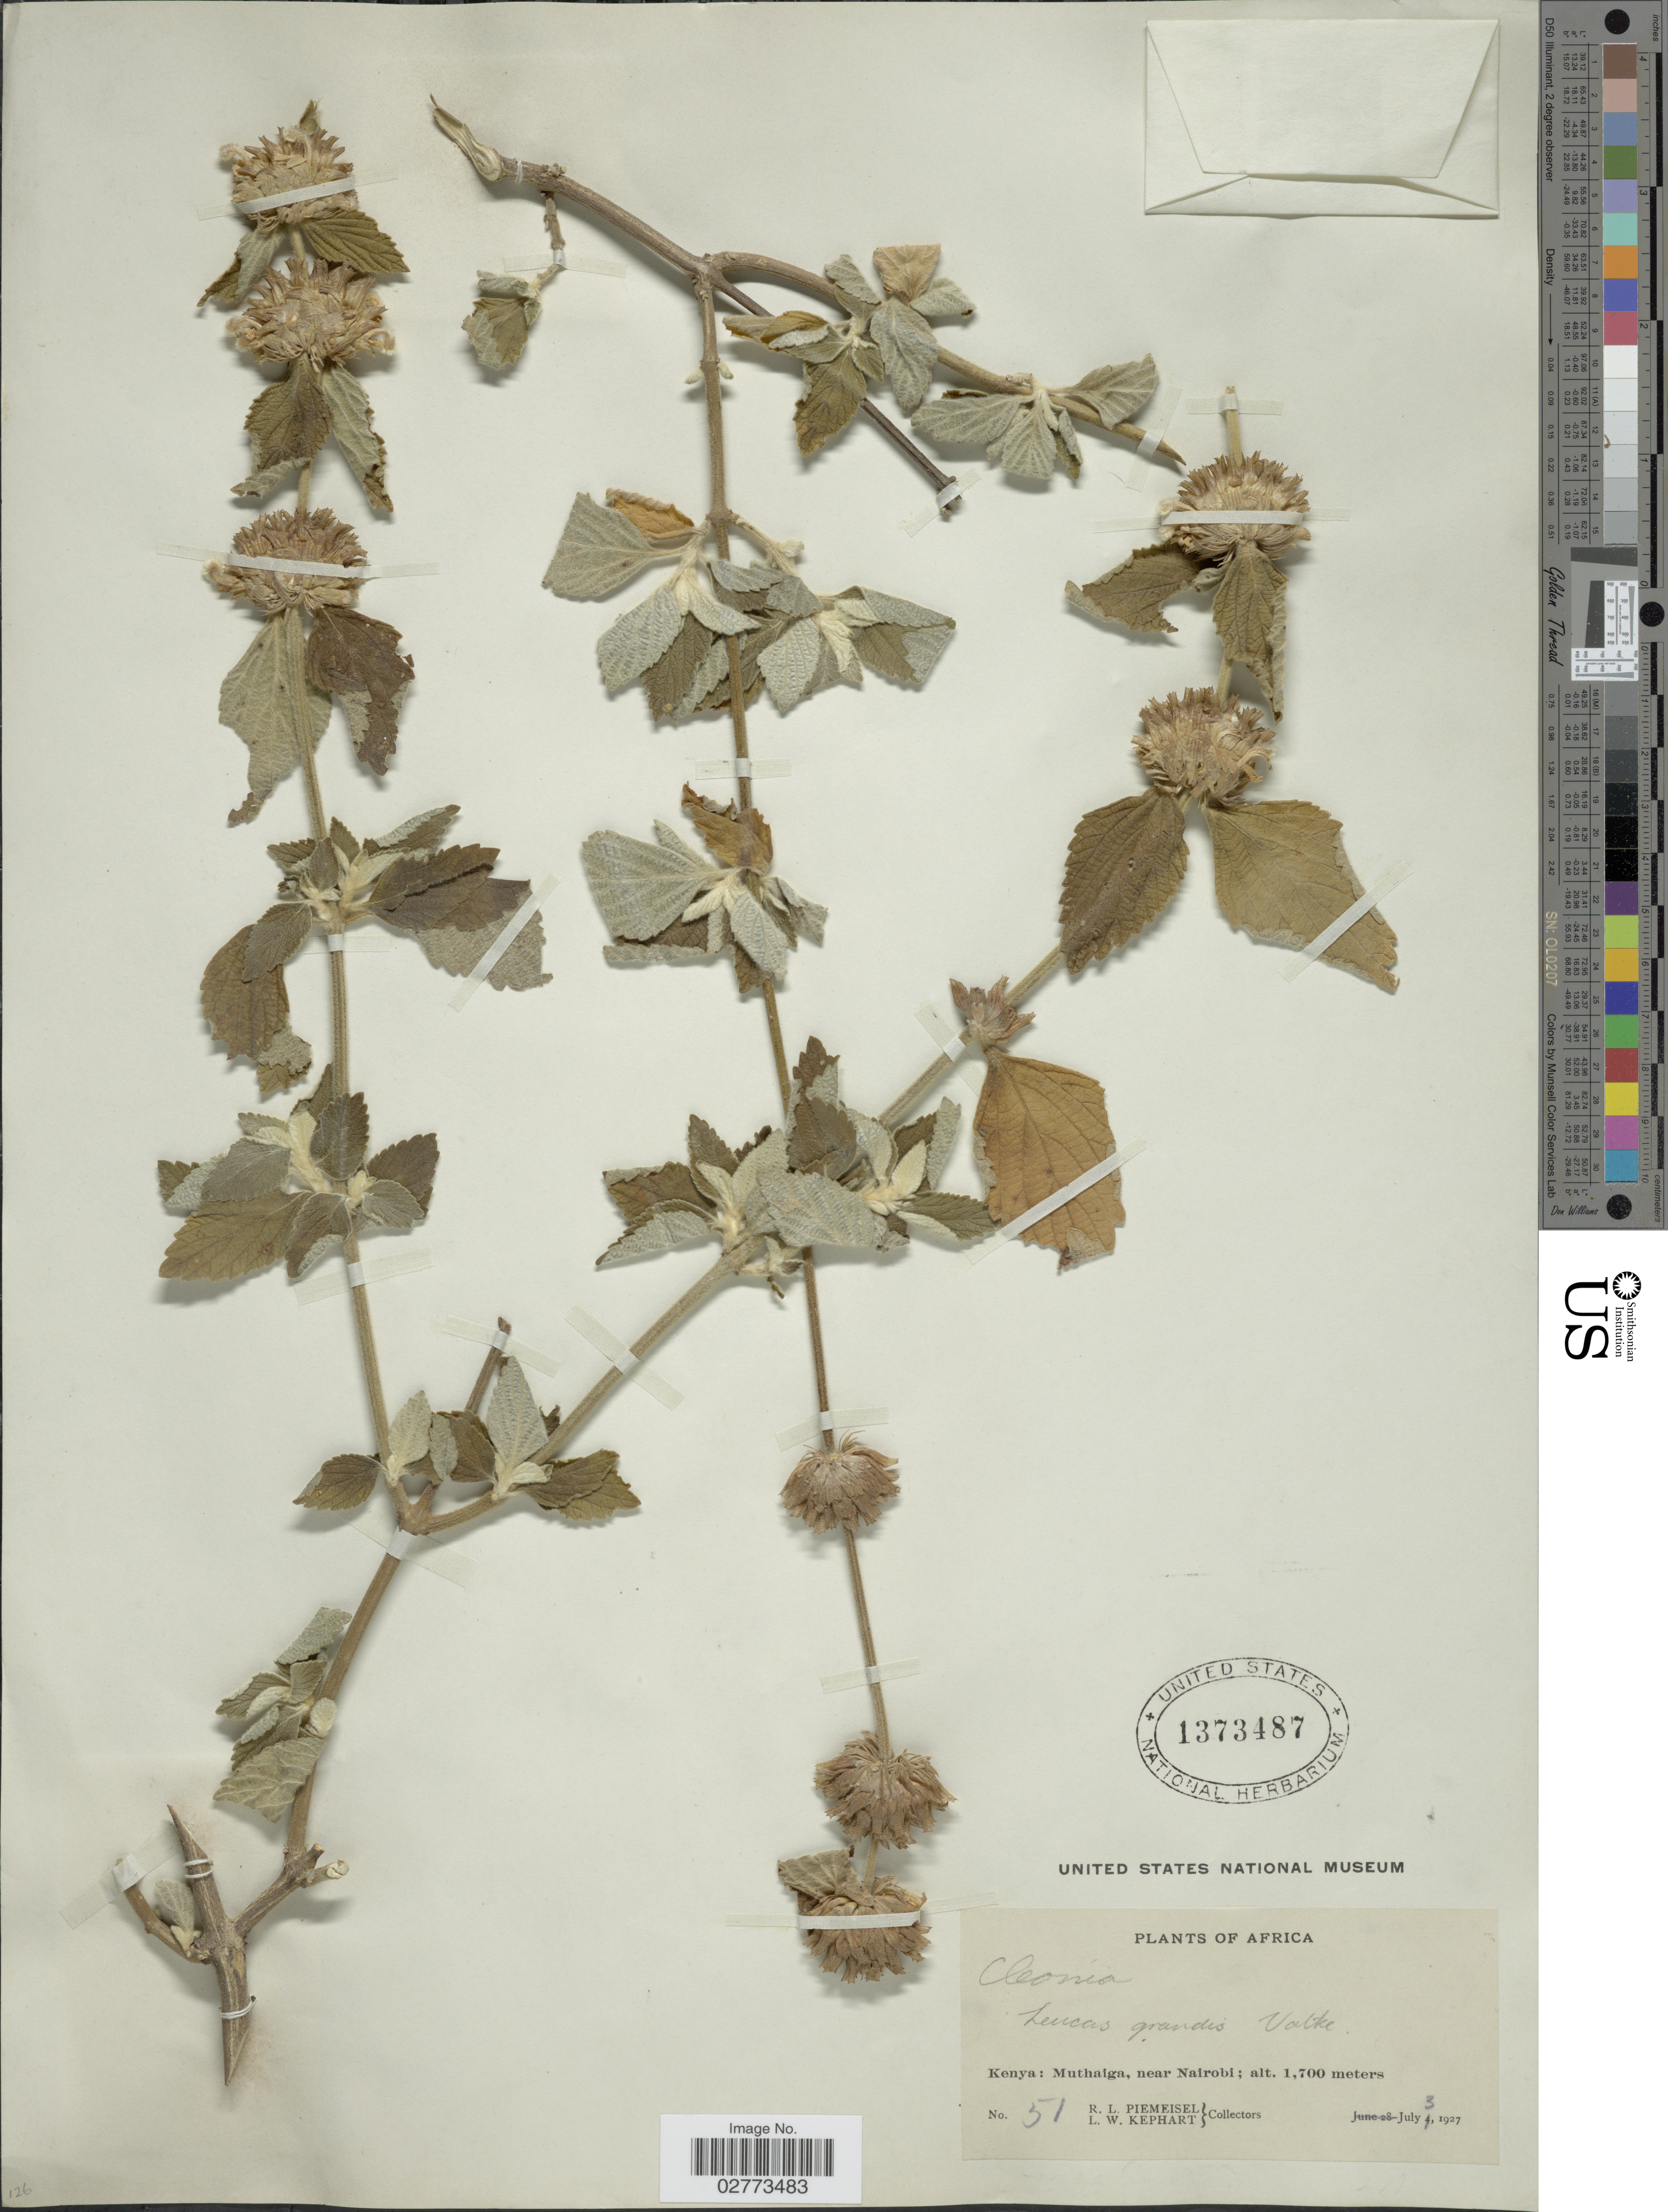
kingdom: Plantae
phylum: Tracheophyta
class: Magnoliopsida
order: Lamiales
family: Lamiaceae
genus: Cleonia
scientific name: Cleonia sp.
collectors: R. L. Piemeisel & L. W. Kephart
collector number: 51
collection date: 1927-07-03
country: Kenya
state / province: Nairobi Area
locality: Kenya: Muthaiga, near Nairobi.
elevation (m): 1700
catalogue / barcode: US 1373487